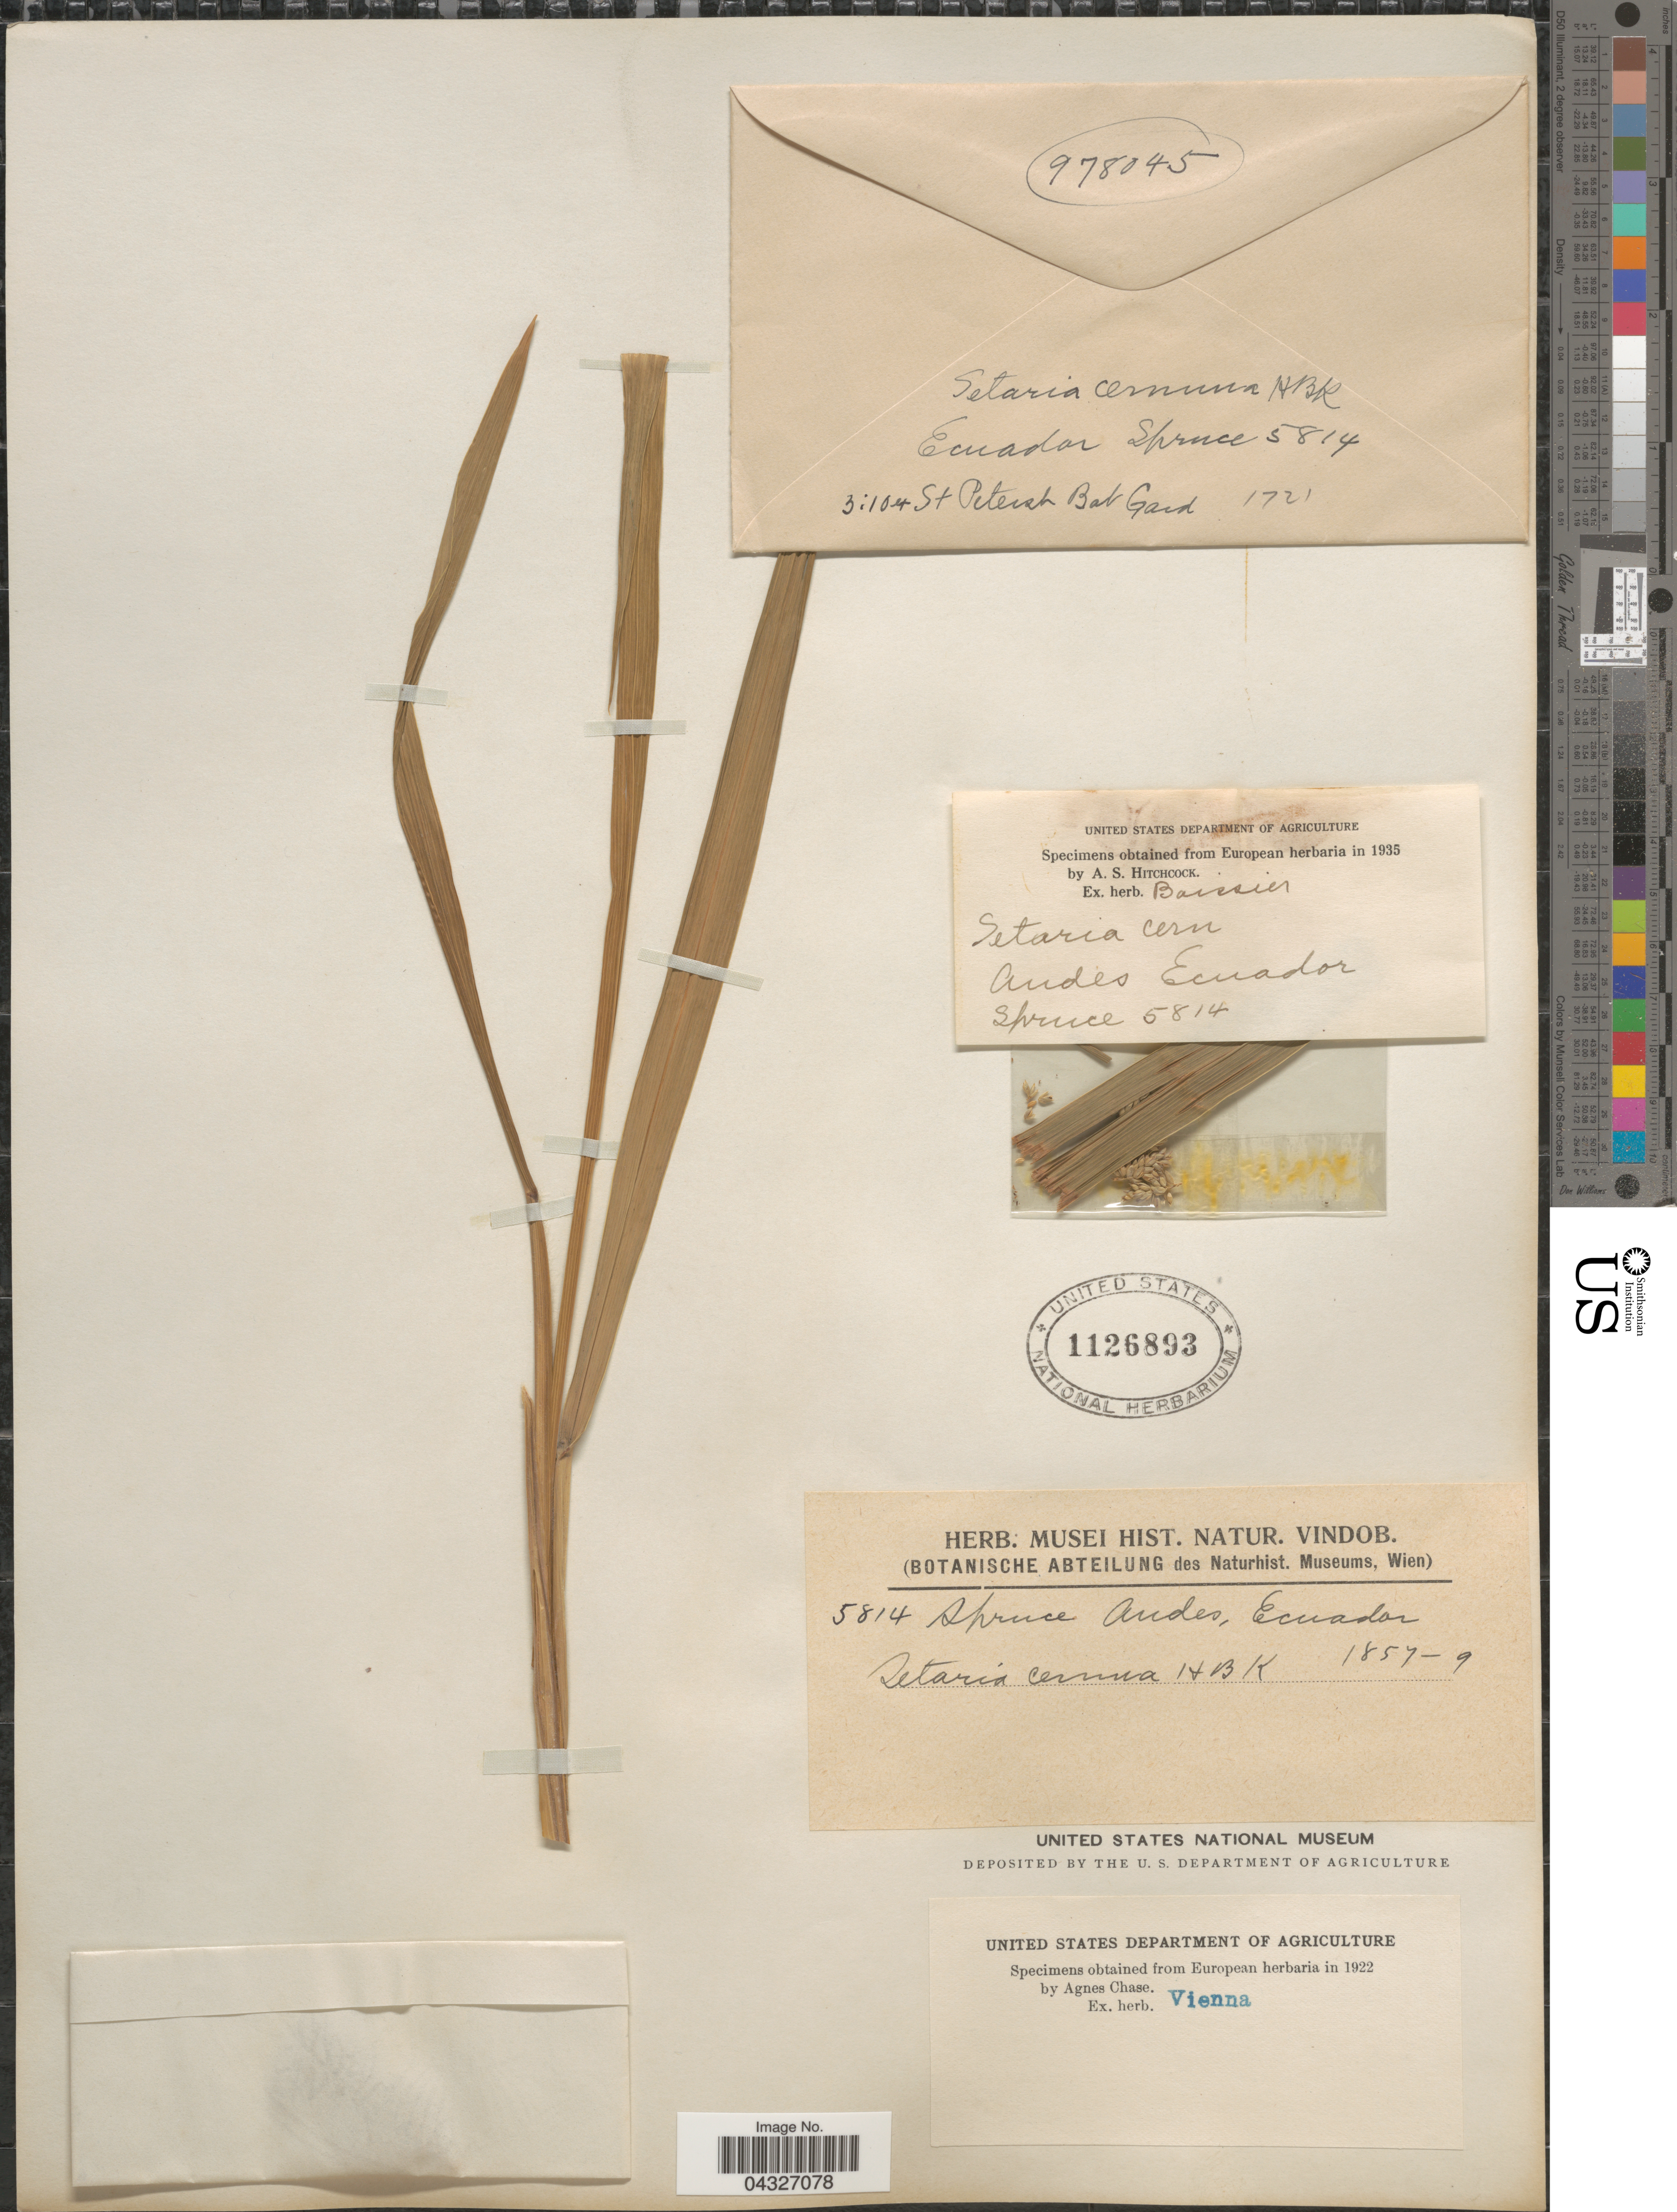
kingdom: Plantae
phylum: Tracheophyta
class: Liliopsida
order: Poales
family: Poaceae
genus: Setaria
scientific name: Setaria cernua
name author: Kunth in Humb.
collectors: -. Spruce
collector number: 5814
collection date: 1857/1859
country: Ecuador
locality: Andes.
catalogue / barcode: US 1126893